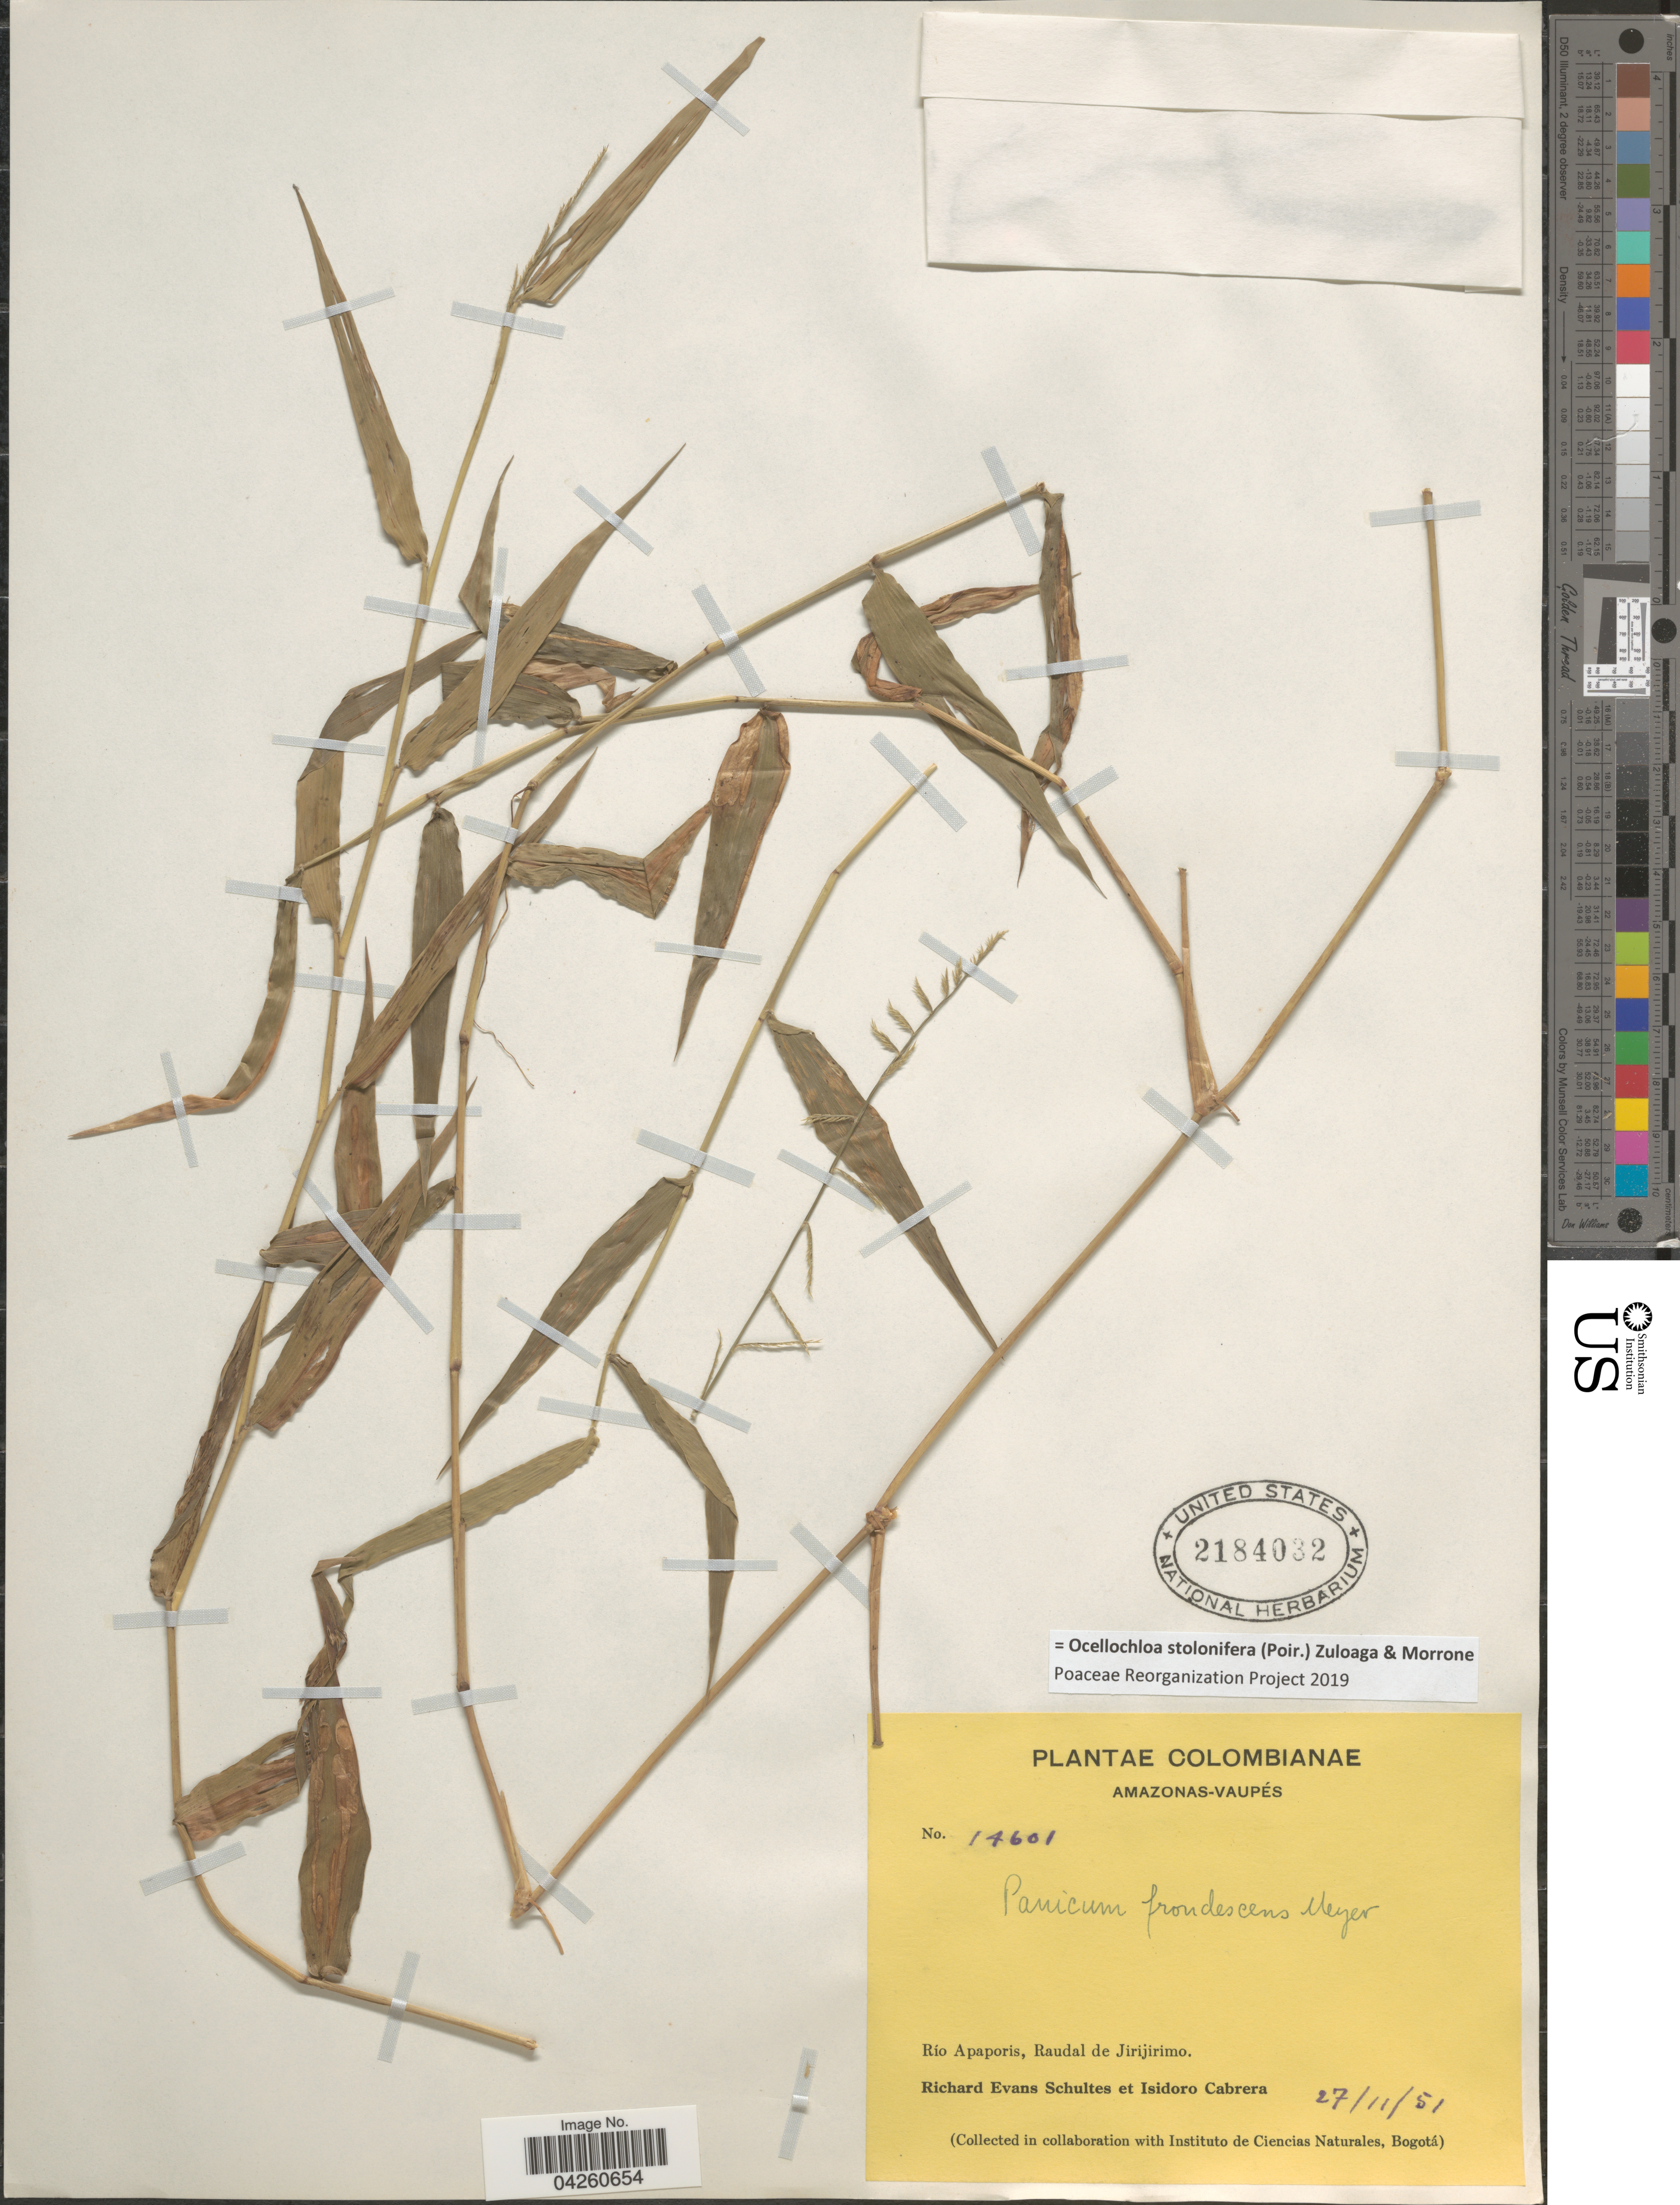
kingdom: Plantae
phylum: Tracheophyta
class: Liliopsida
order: Poales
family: Poaceae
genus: Ocellochloa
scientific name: Ocellochloa stolonifera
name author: (Poir.) Zuloaga & Morrone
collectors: R. E. Schultes & I. Cabrera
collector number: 14601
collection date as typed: Transcribed d/m/y: 27/11/51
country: Colombia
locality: Amazonas-Vaupés. Río Apaporis, Raudal de Jirijirimo.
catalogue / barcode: US 2184032